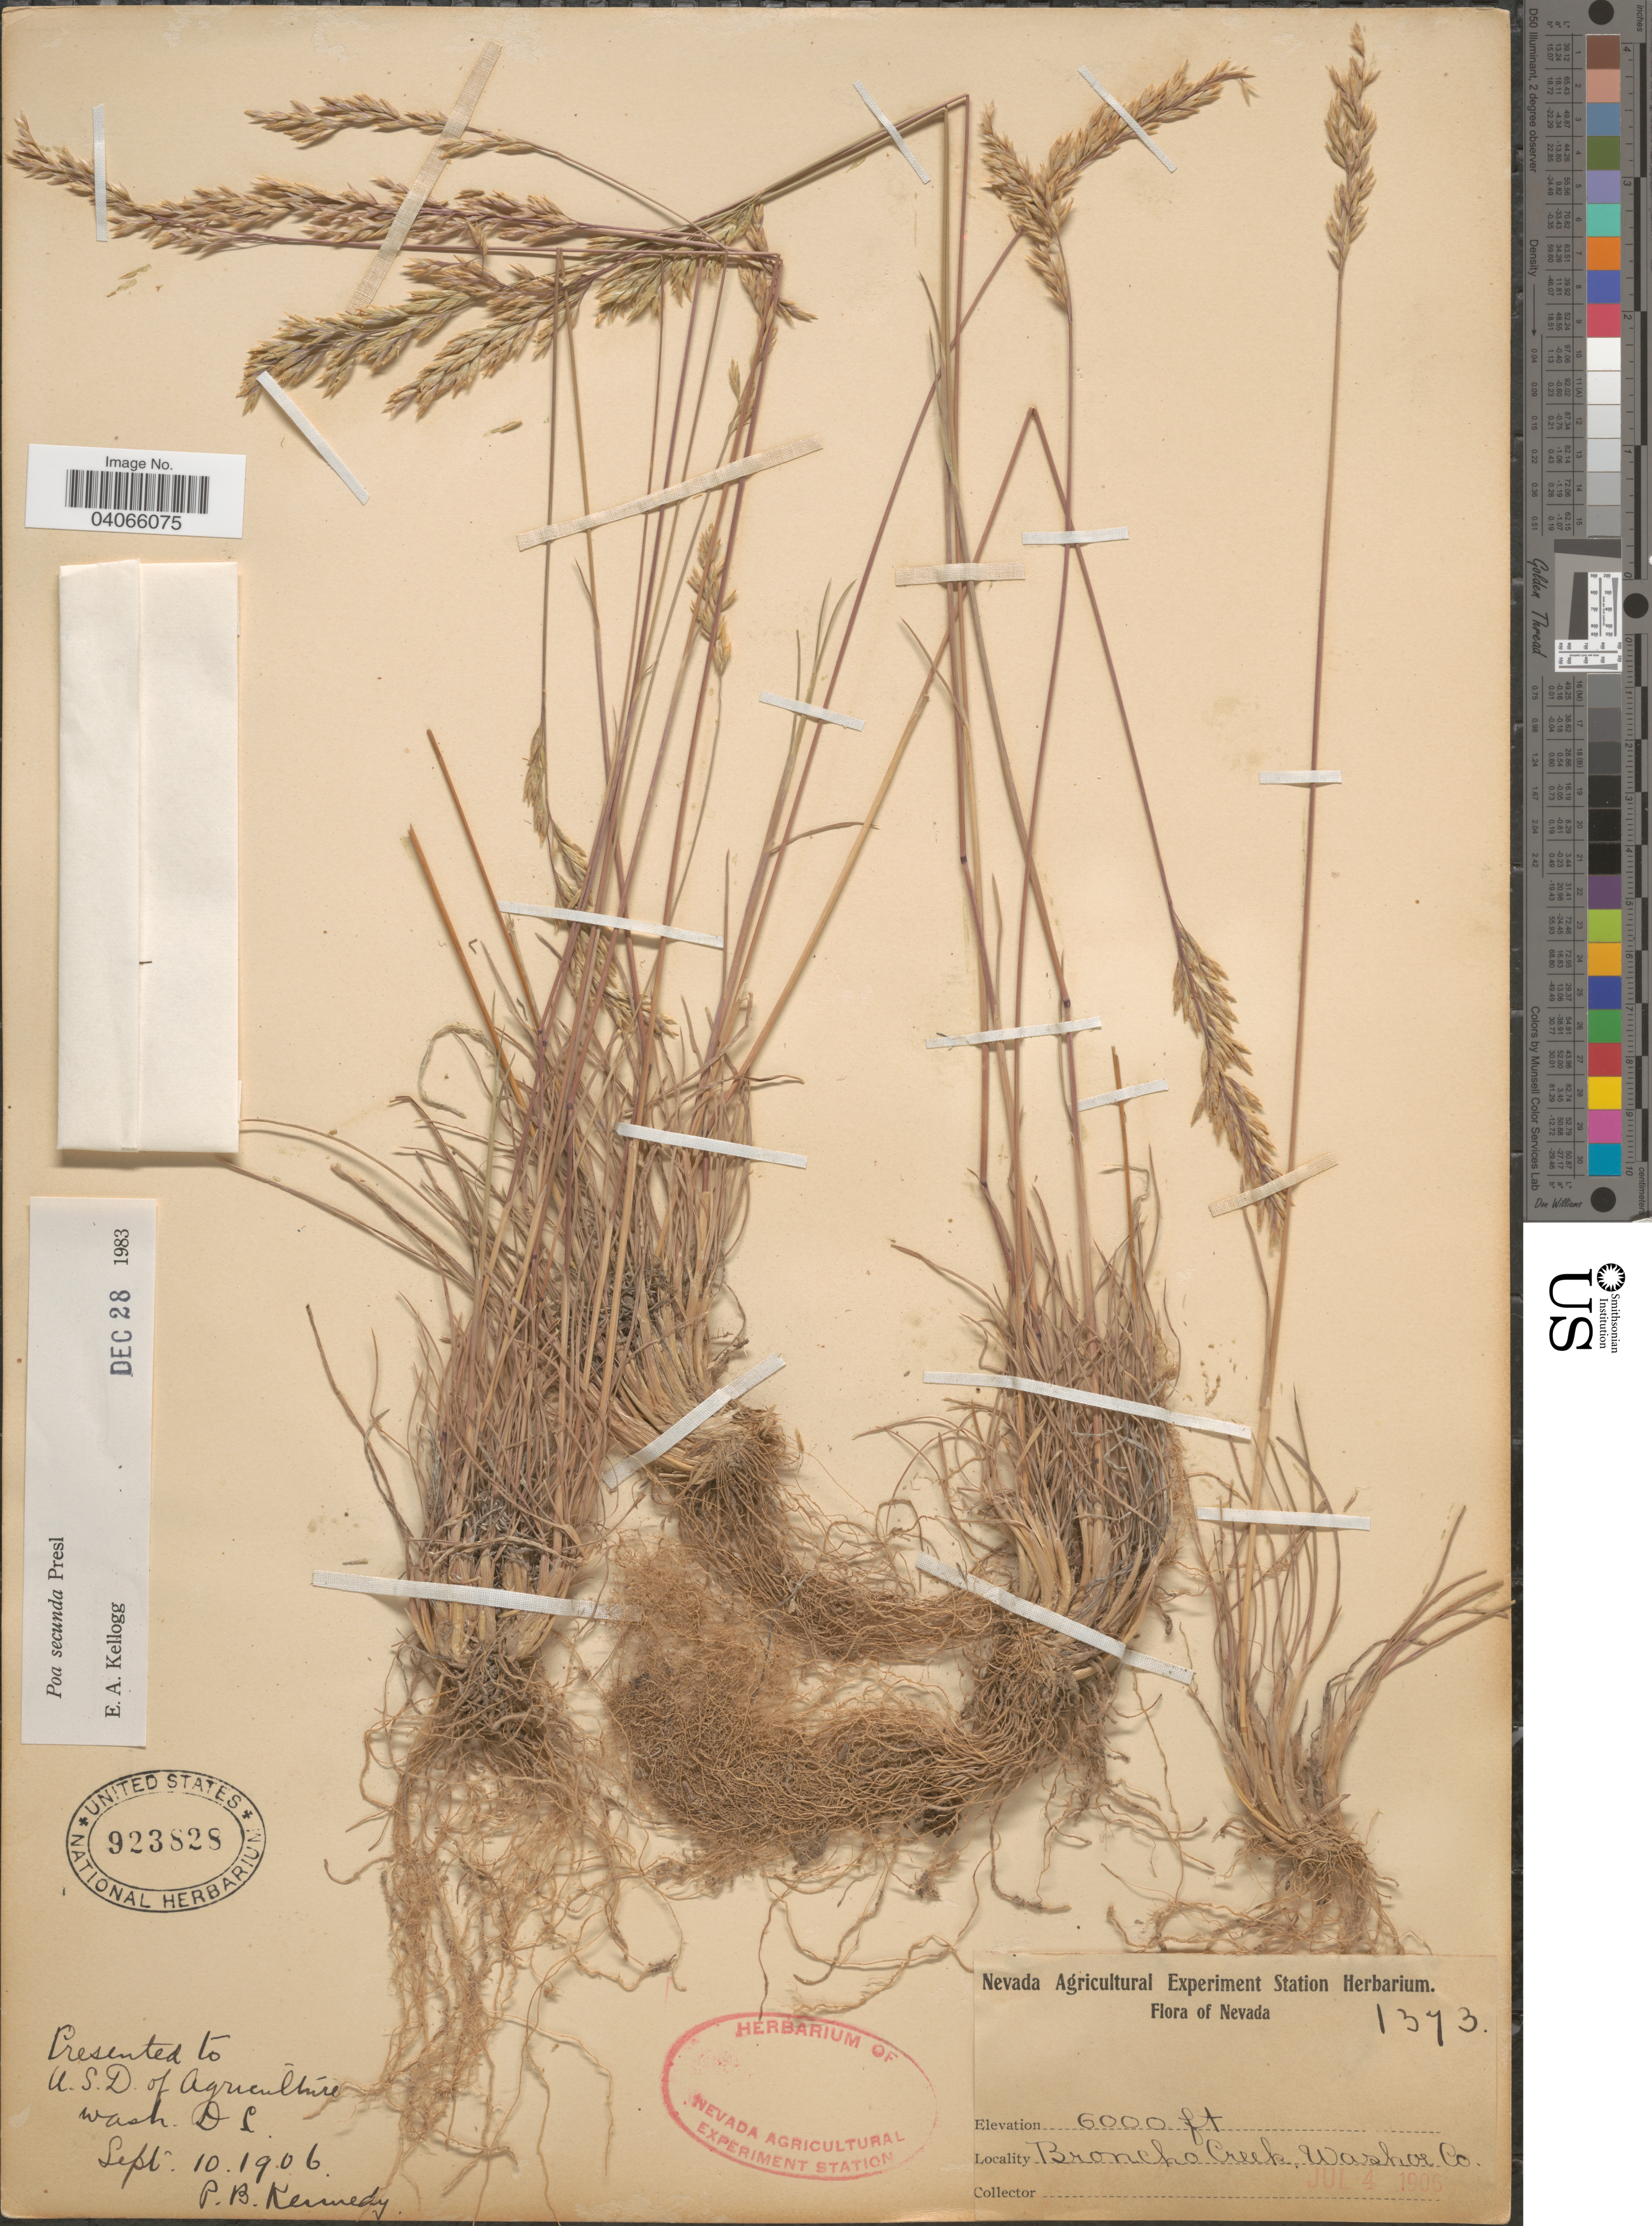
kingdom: Plantae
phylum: Tracheophyta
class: Liliopsida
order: Poales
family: Poaceae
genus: Poa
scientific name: Poa secunda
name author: J. Presl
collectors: P. B. Kennedy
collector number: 1373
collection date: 1906-07-04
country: United States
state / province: Nevada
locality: Broncho Creek, Washoe Co.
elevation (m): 1829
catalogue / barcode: US 923828